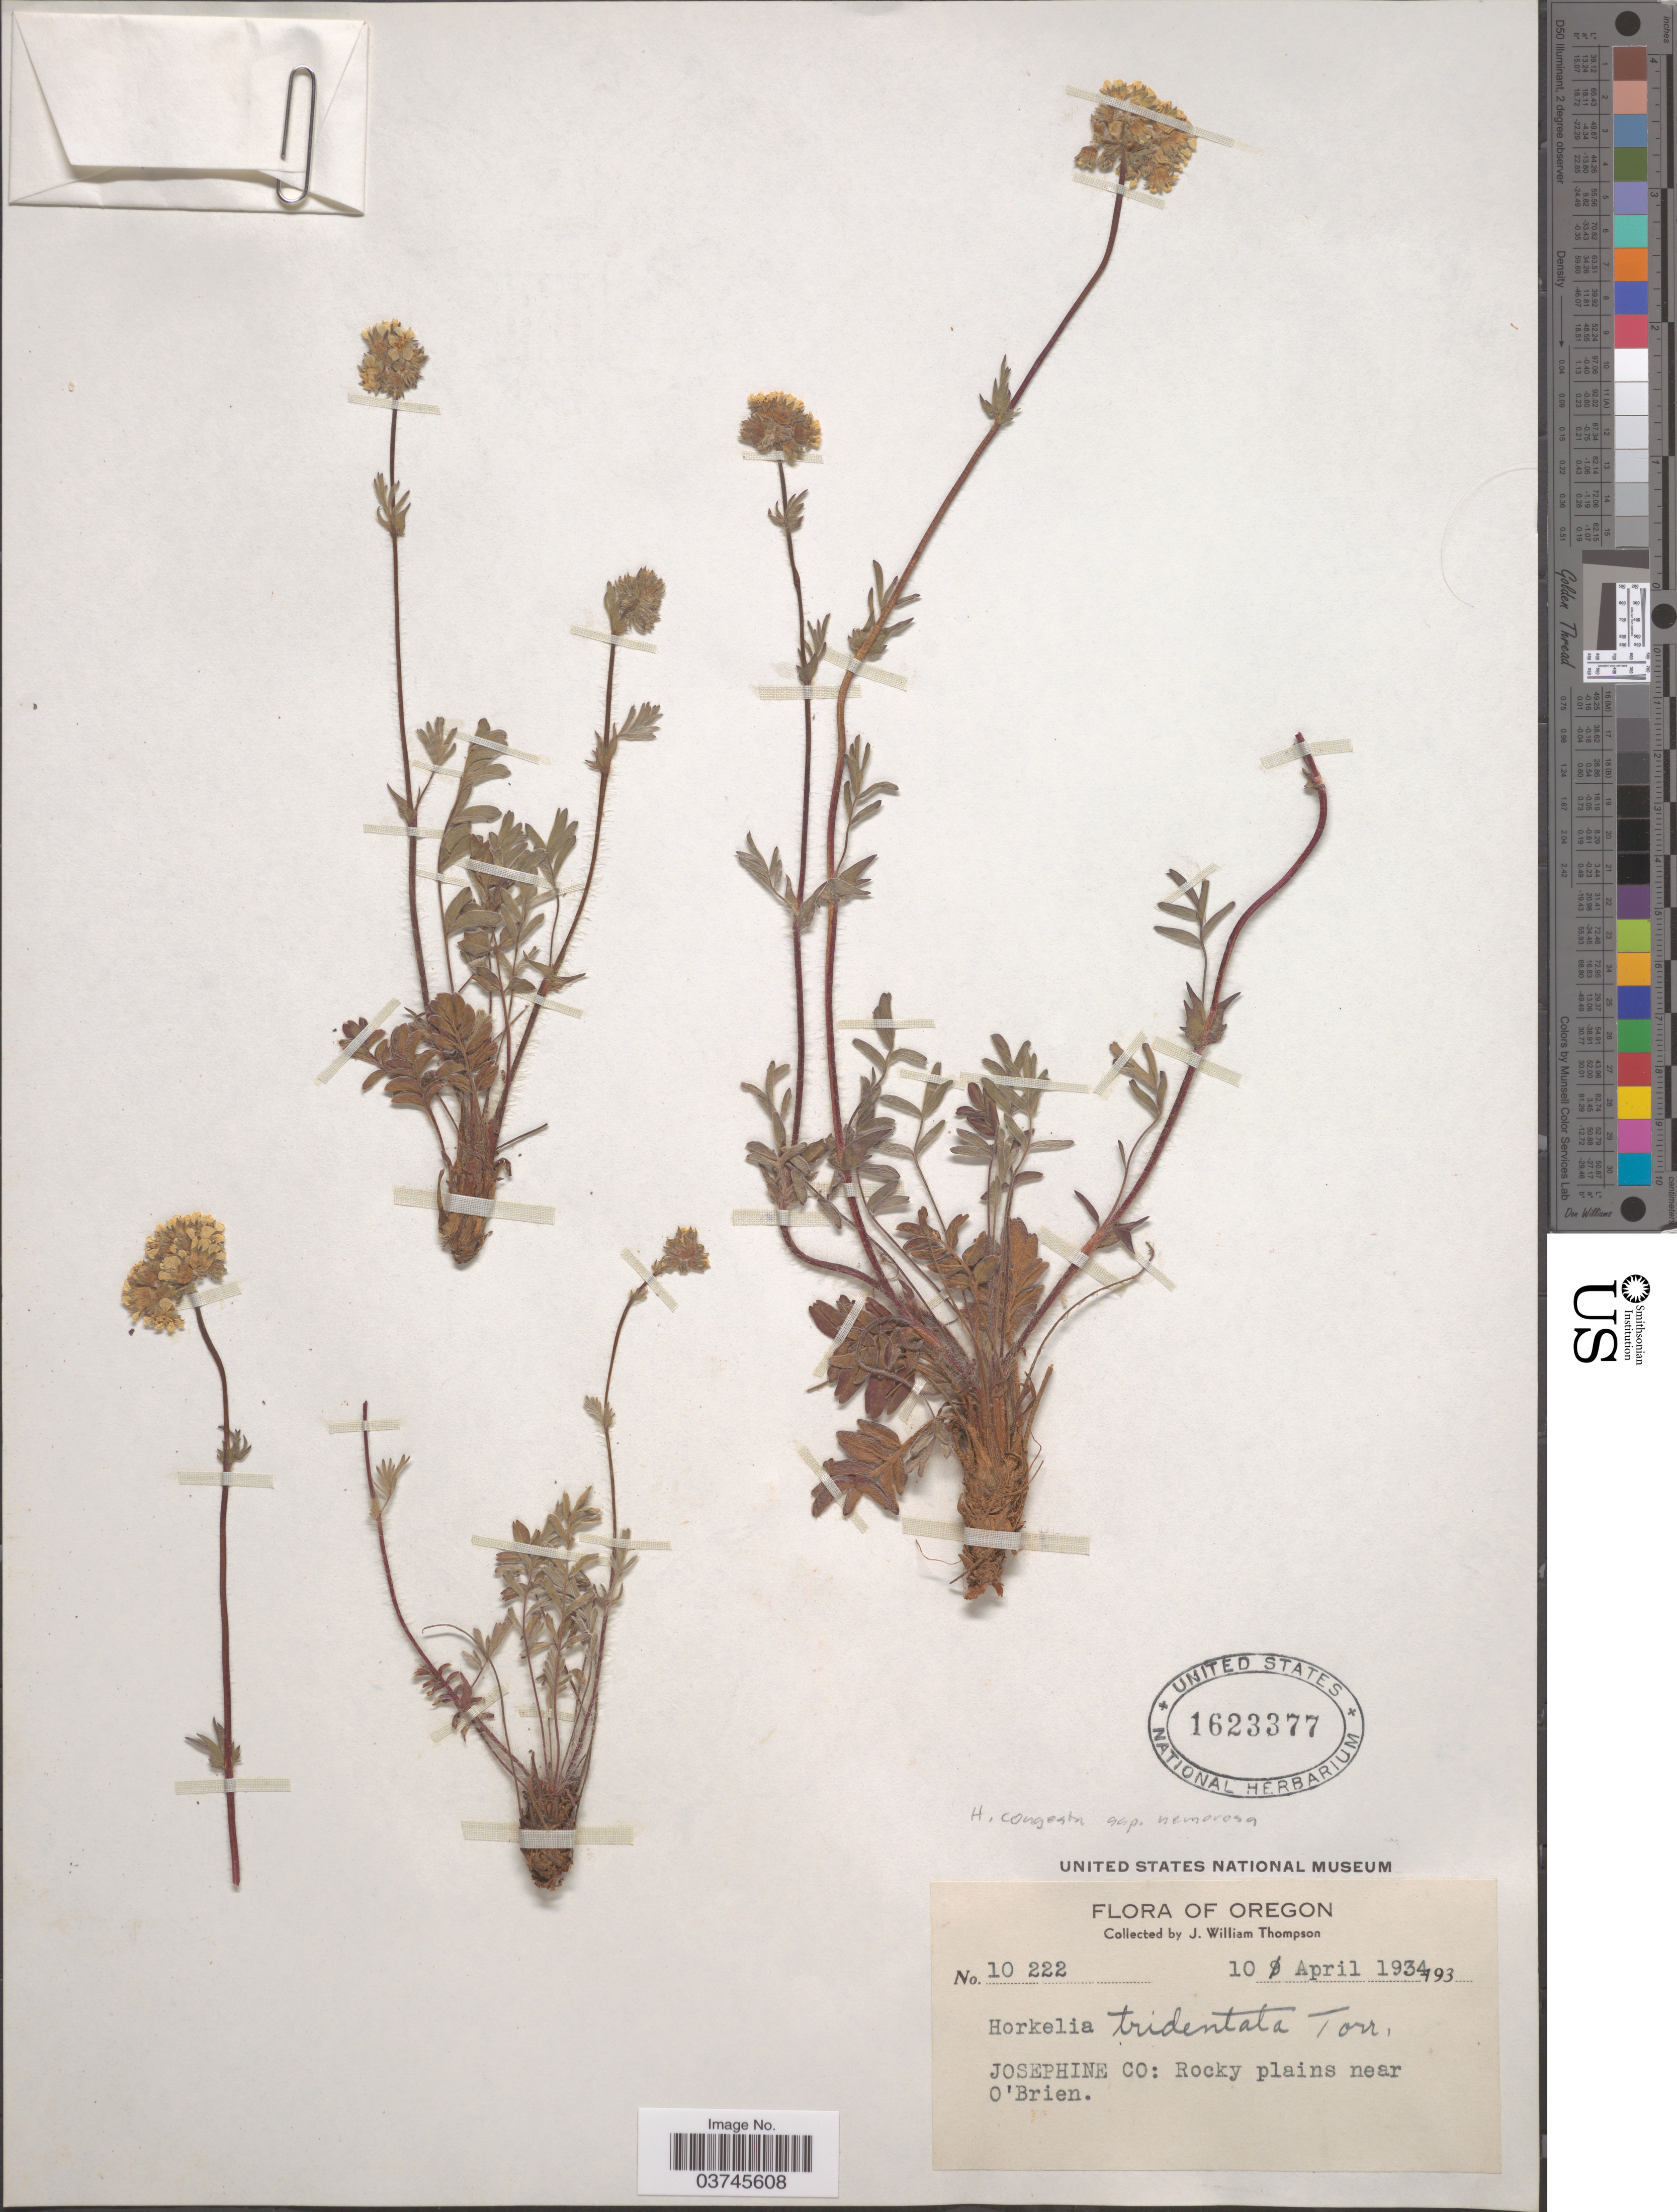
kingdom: Plantae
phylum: Tracheophyta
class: Magnoliopsida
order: Rosales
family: Rosaceae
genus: Potentilla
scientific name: Potentilla congesta var. nemorosa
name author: (D.D. Keck) J.T. Howell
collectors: J. W. Thompson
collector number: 10222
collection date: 1934-04-10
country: United States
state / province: Oregon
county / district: Josephine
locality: Josephine Co: Rocky plains near O'Brien.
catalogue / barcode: US 1623377